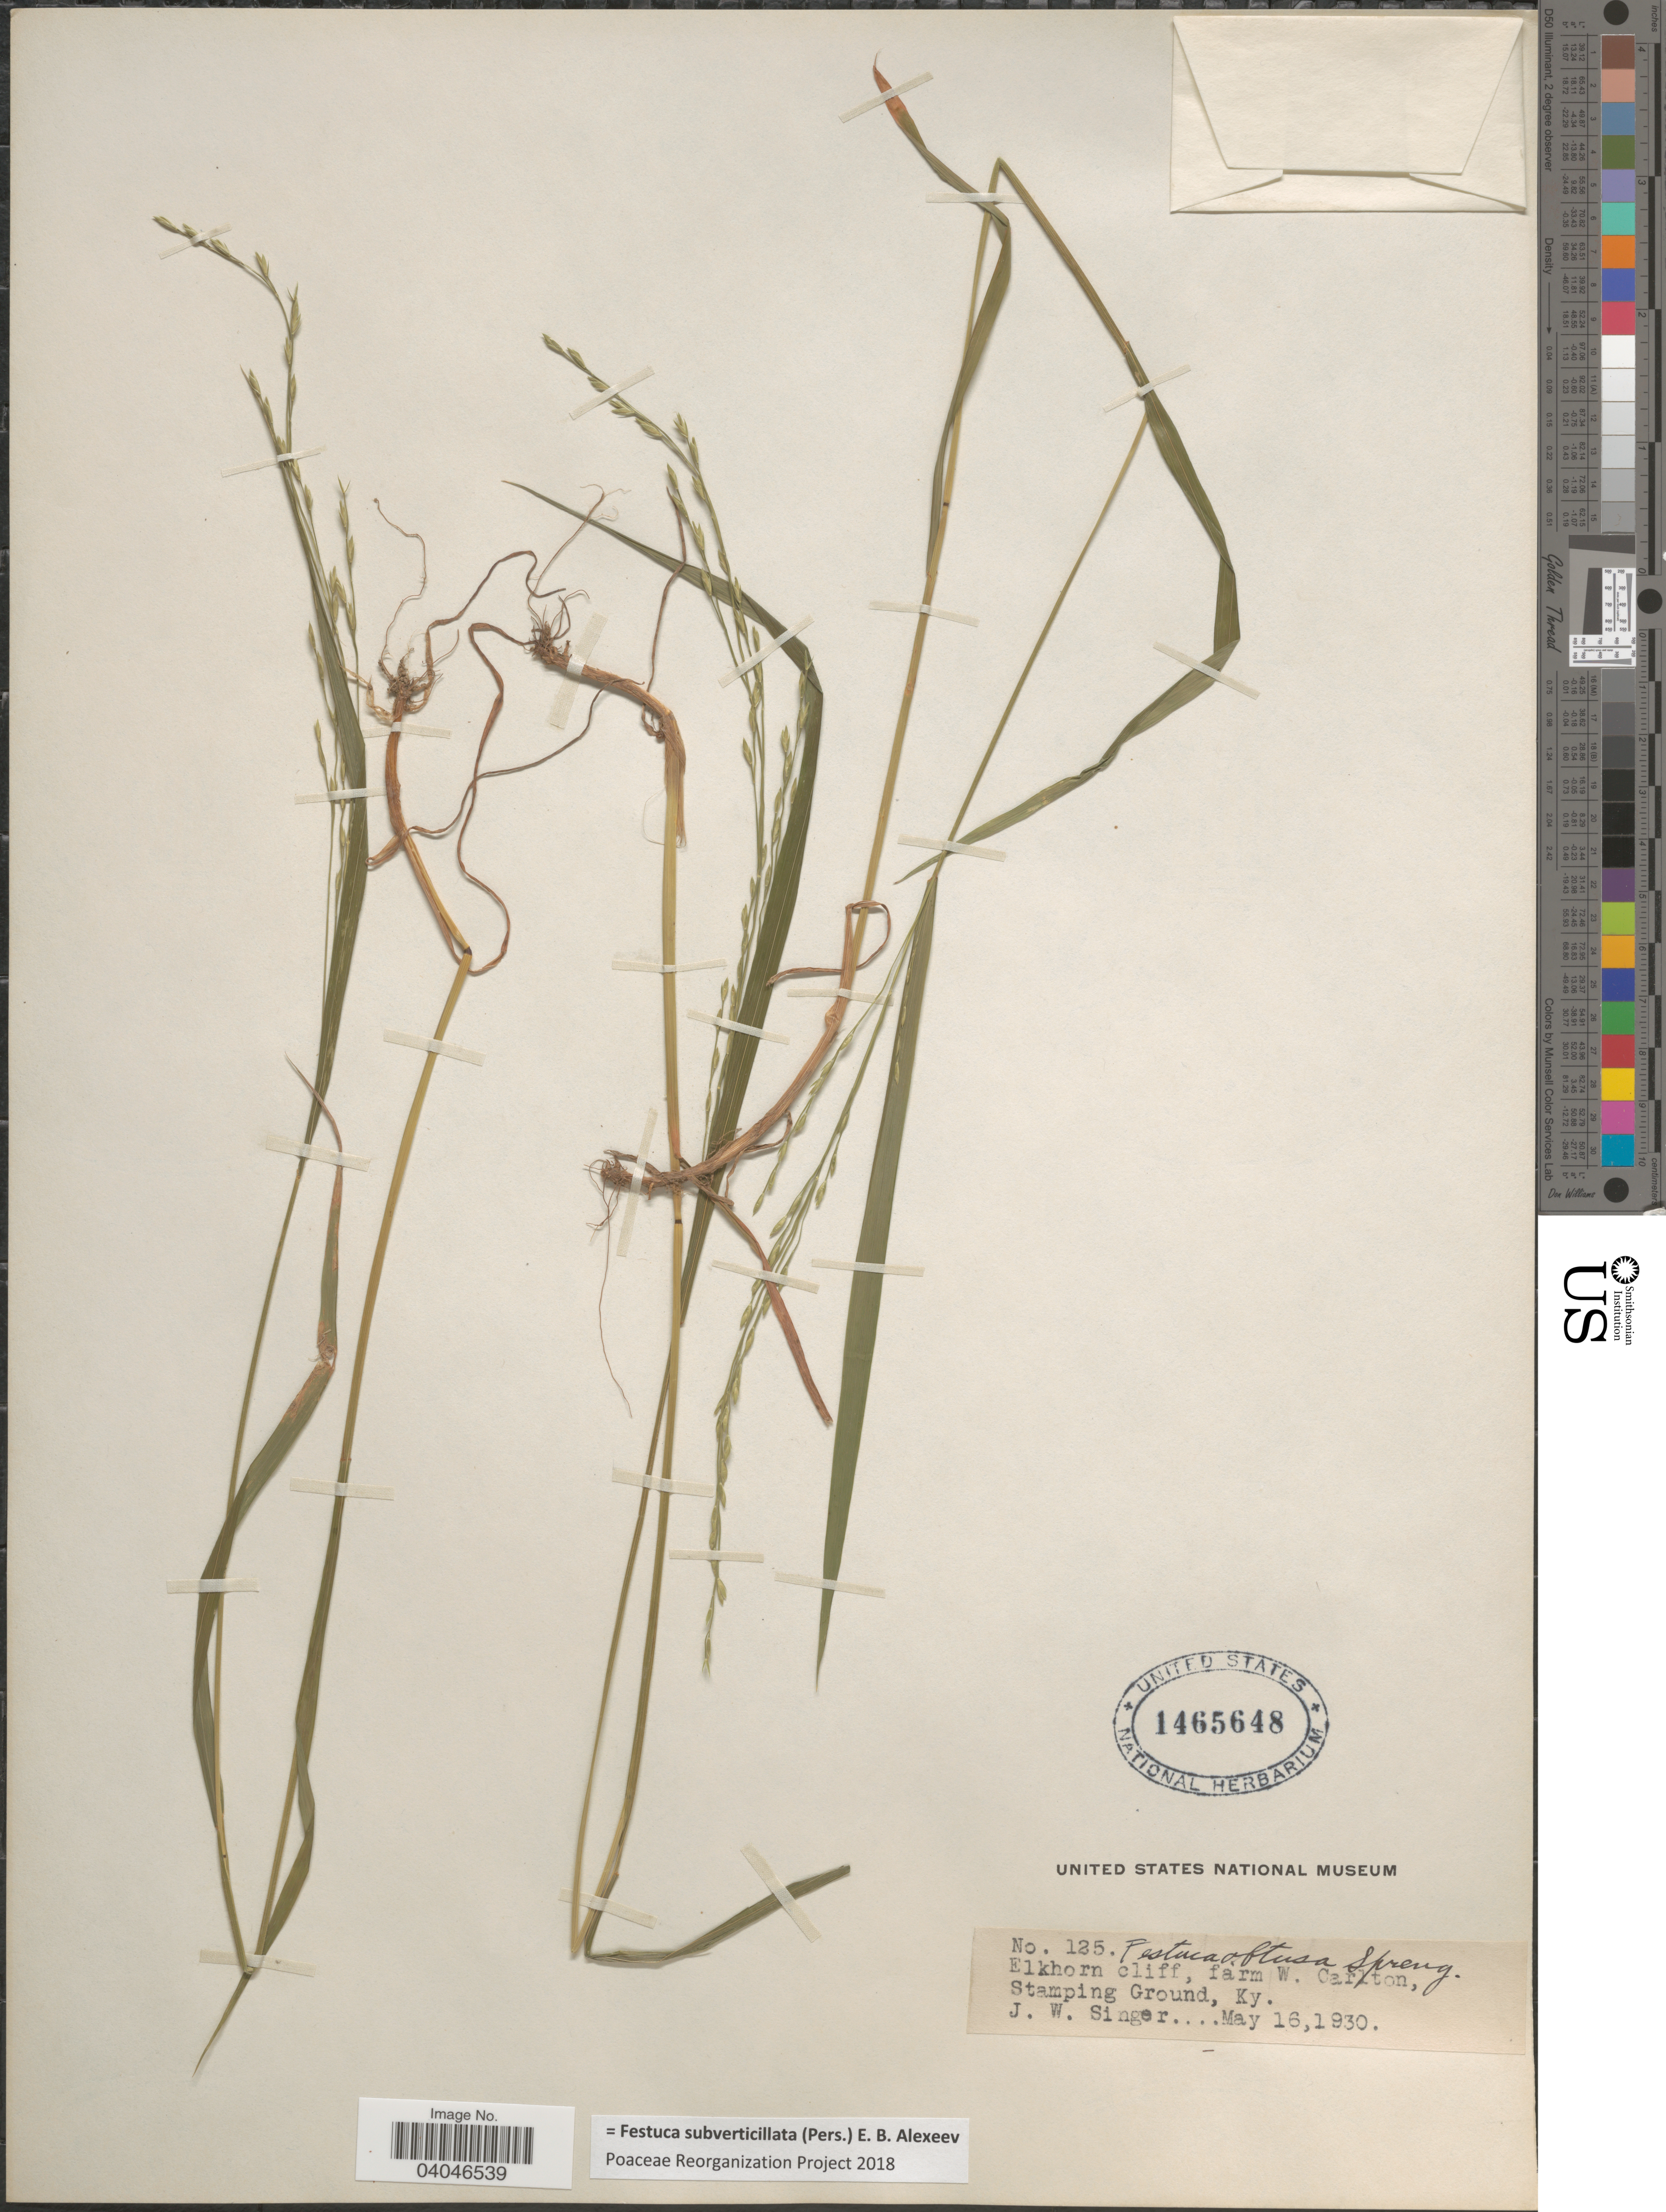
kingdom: Plantae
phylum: Tracheophyta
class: Liliopsida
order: Poales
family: Poaceae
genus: Festuca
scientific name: Festuca subverticillata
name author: (Pers.) E.B. Alexeev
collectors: J. EW. Singer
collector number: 125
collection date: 1930-05-16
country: United States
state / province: Kentucky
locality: Elkhorn Cliff, farm W. Carlton, Stamping Ground.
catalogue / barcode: US 1465648